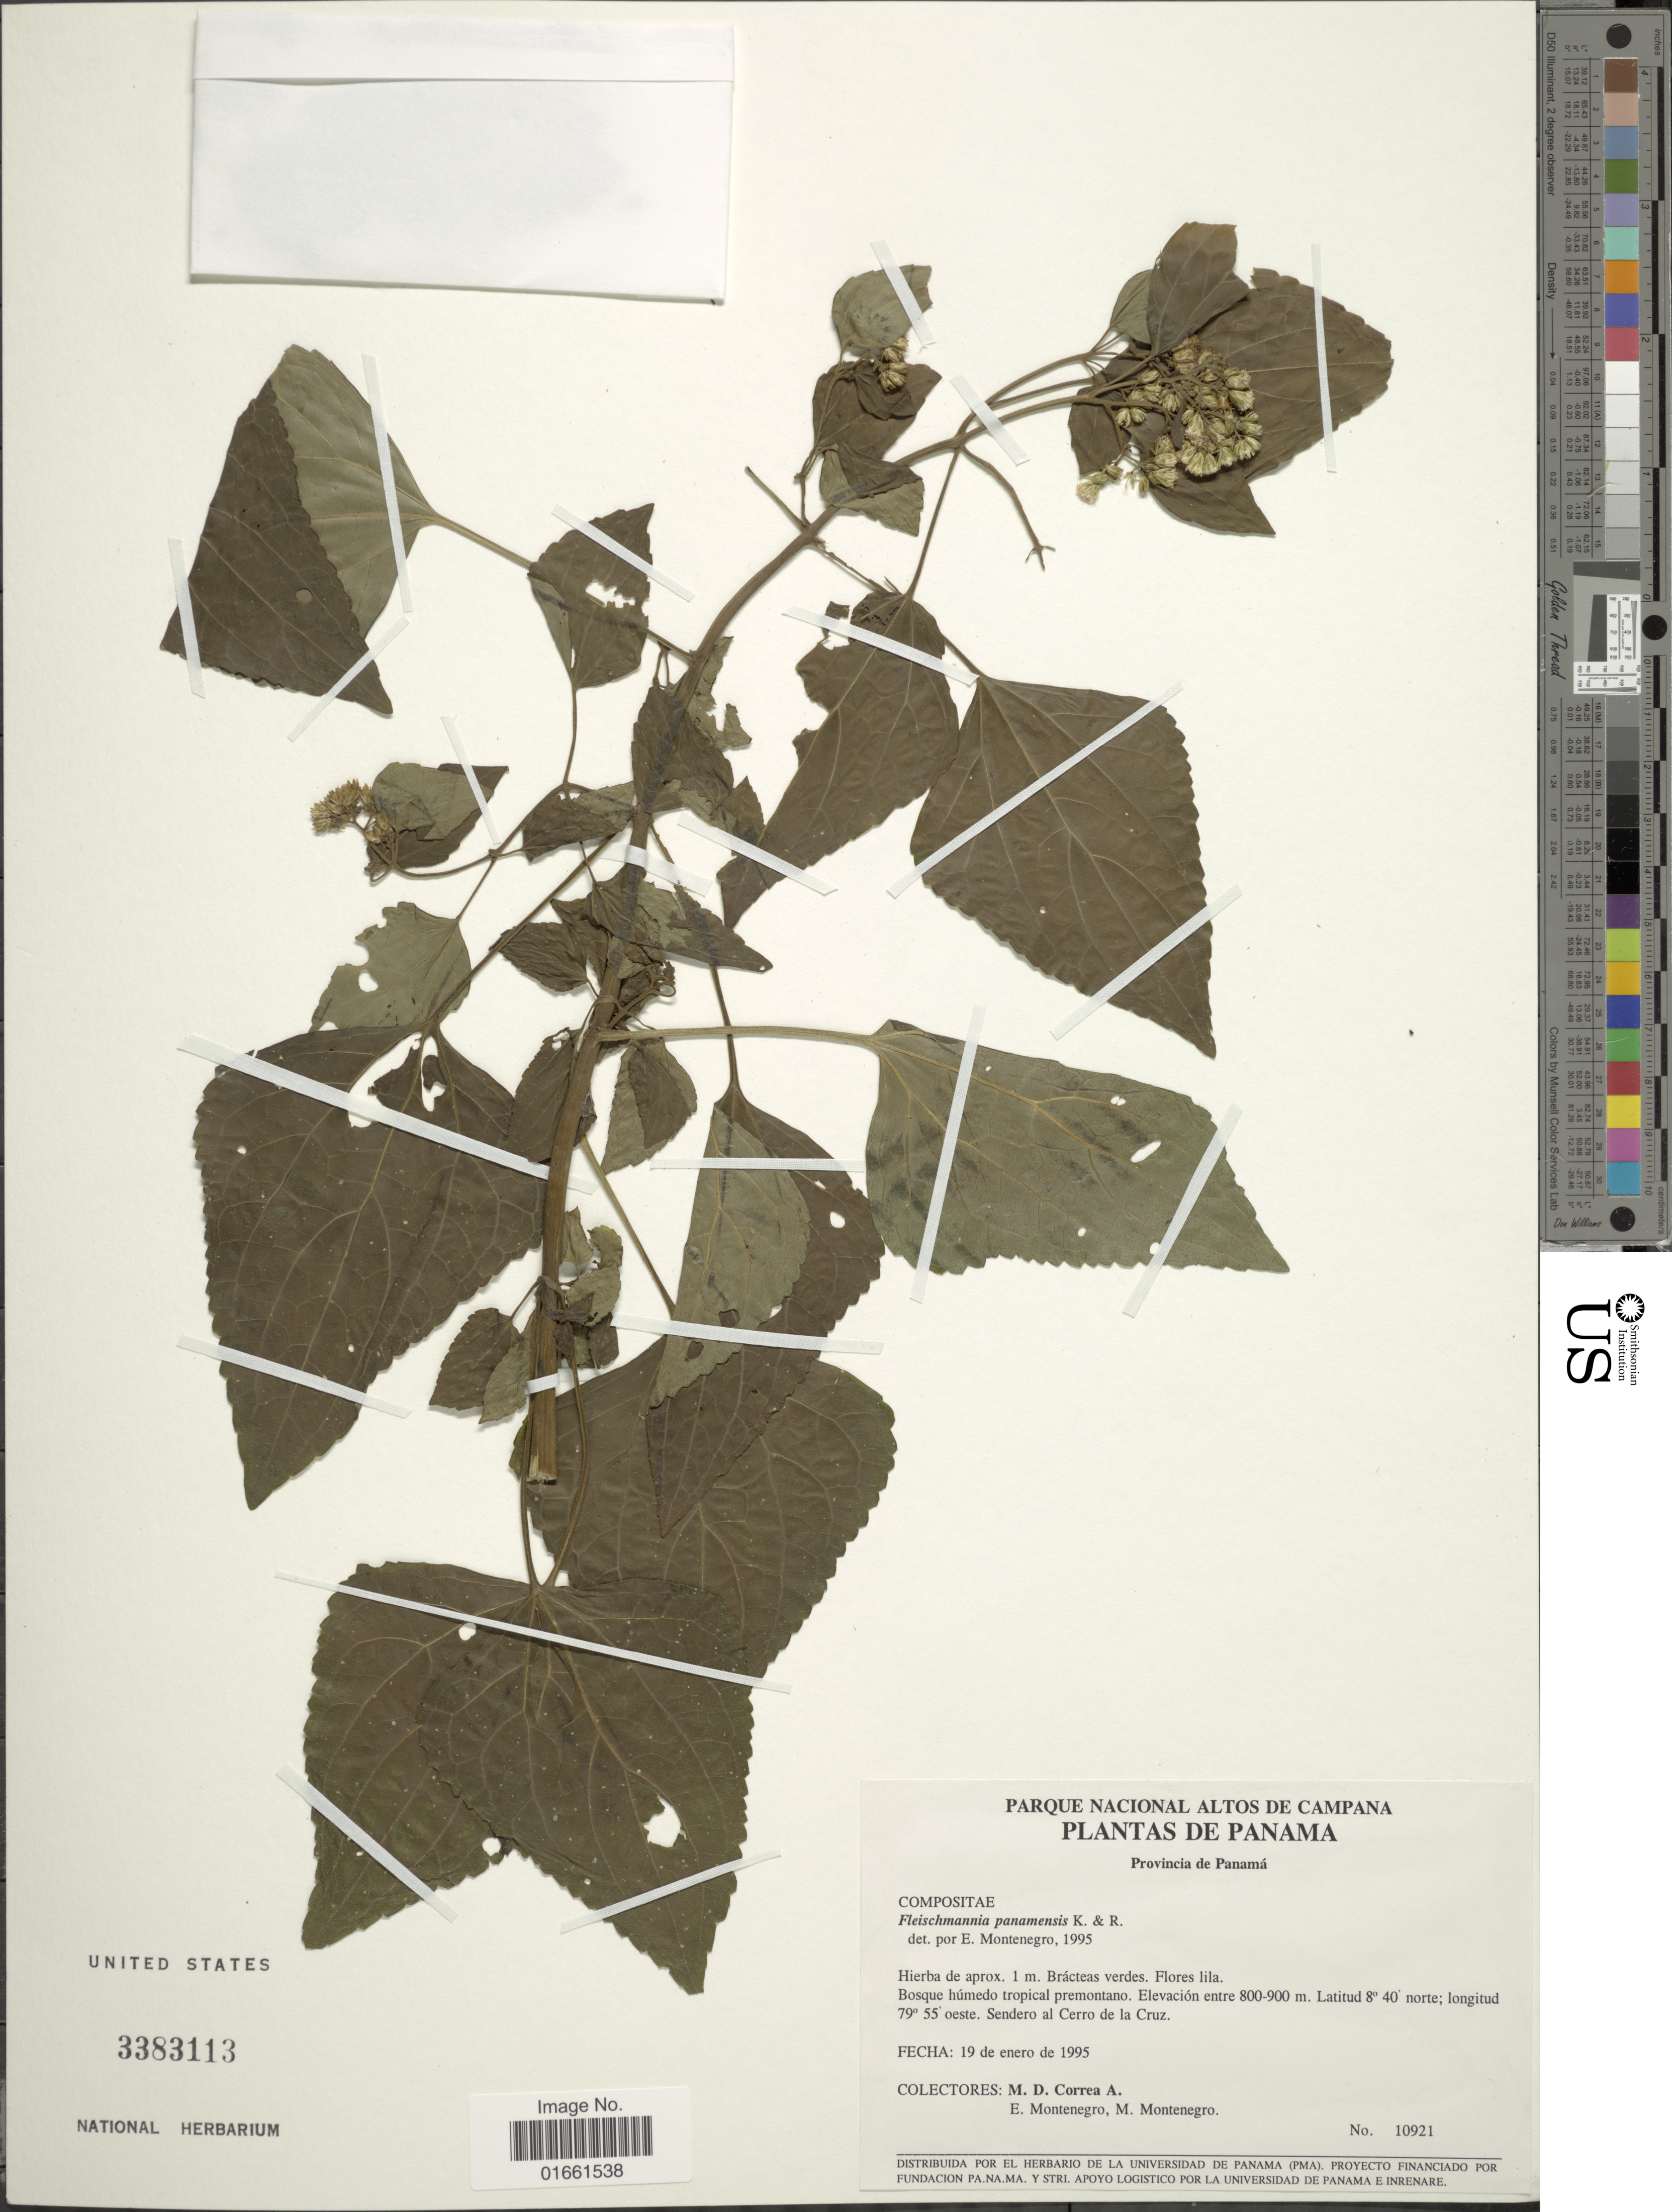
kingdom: Plantae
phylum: Tracheophyta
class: Magnoliopsida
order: Asterales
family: Asteraceae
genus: Fleischmannia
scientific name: Fleischmannia panamensis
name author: R.M. King & H. Rob.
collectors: M. D. Corrêa-A., E. Montenegro & M. Montenegro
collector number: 10921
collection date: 1995-01-19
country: Panama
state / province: Panamá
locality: Provincia de Panama, Sendero al Cerro de la Cruz.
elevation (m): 800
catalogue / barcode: US 3383113